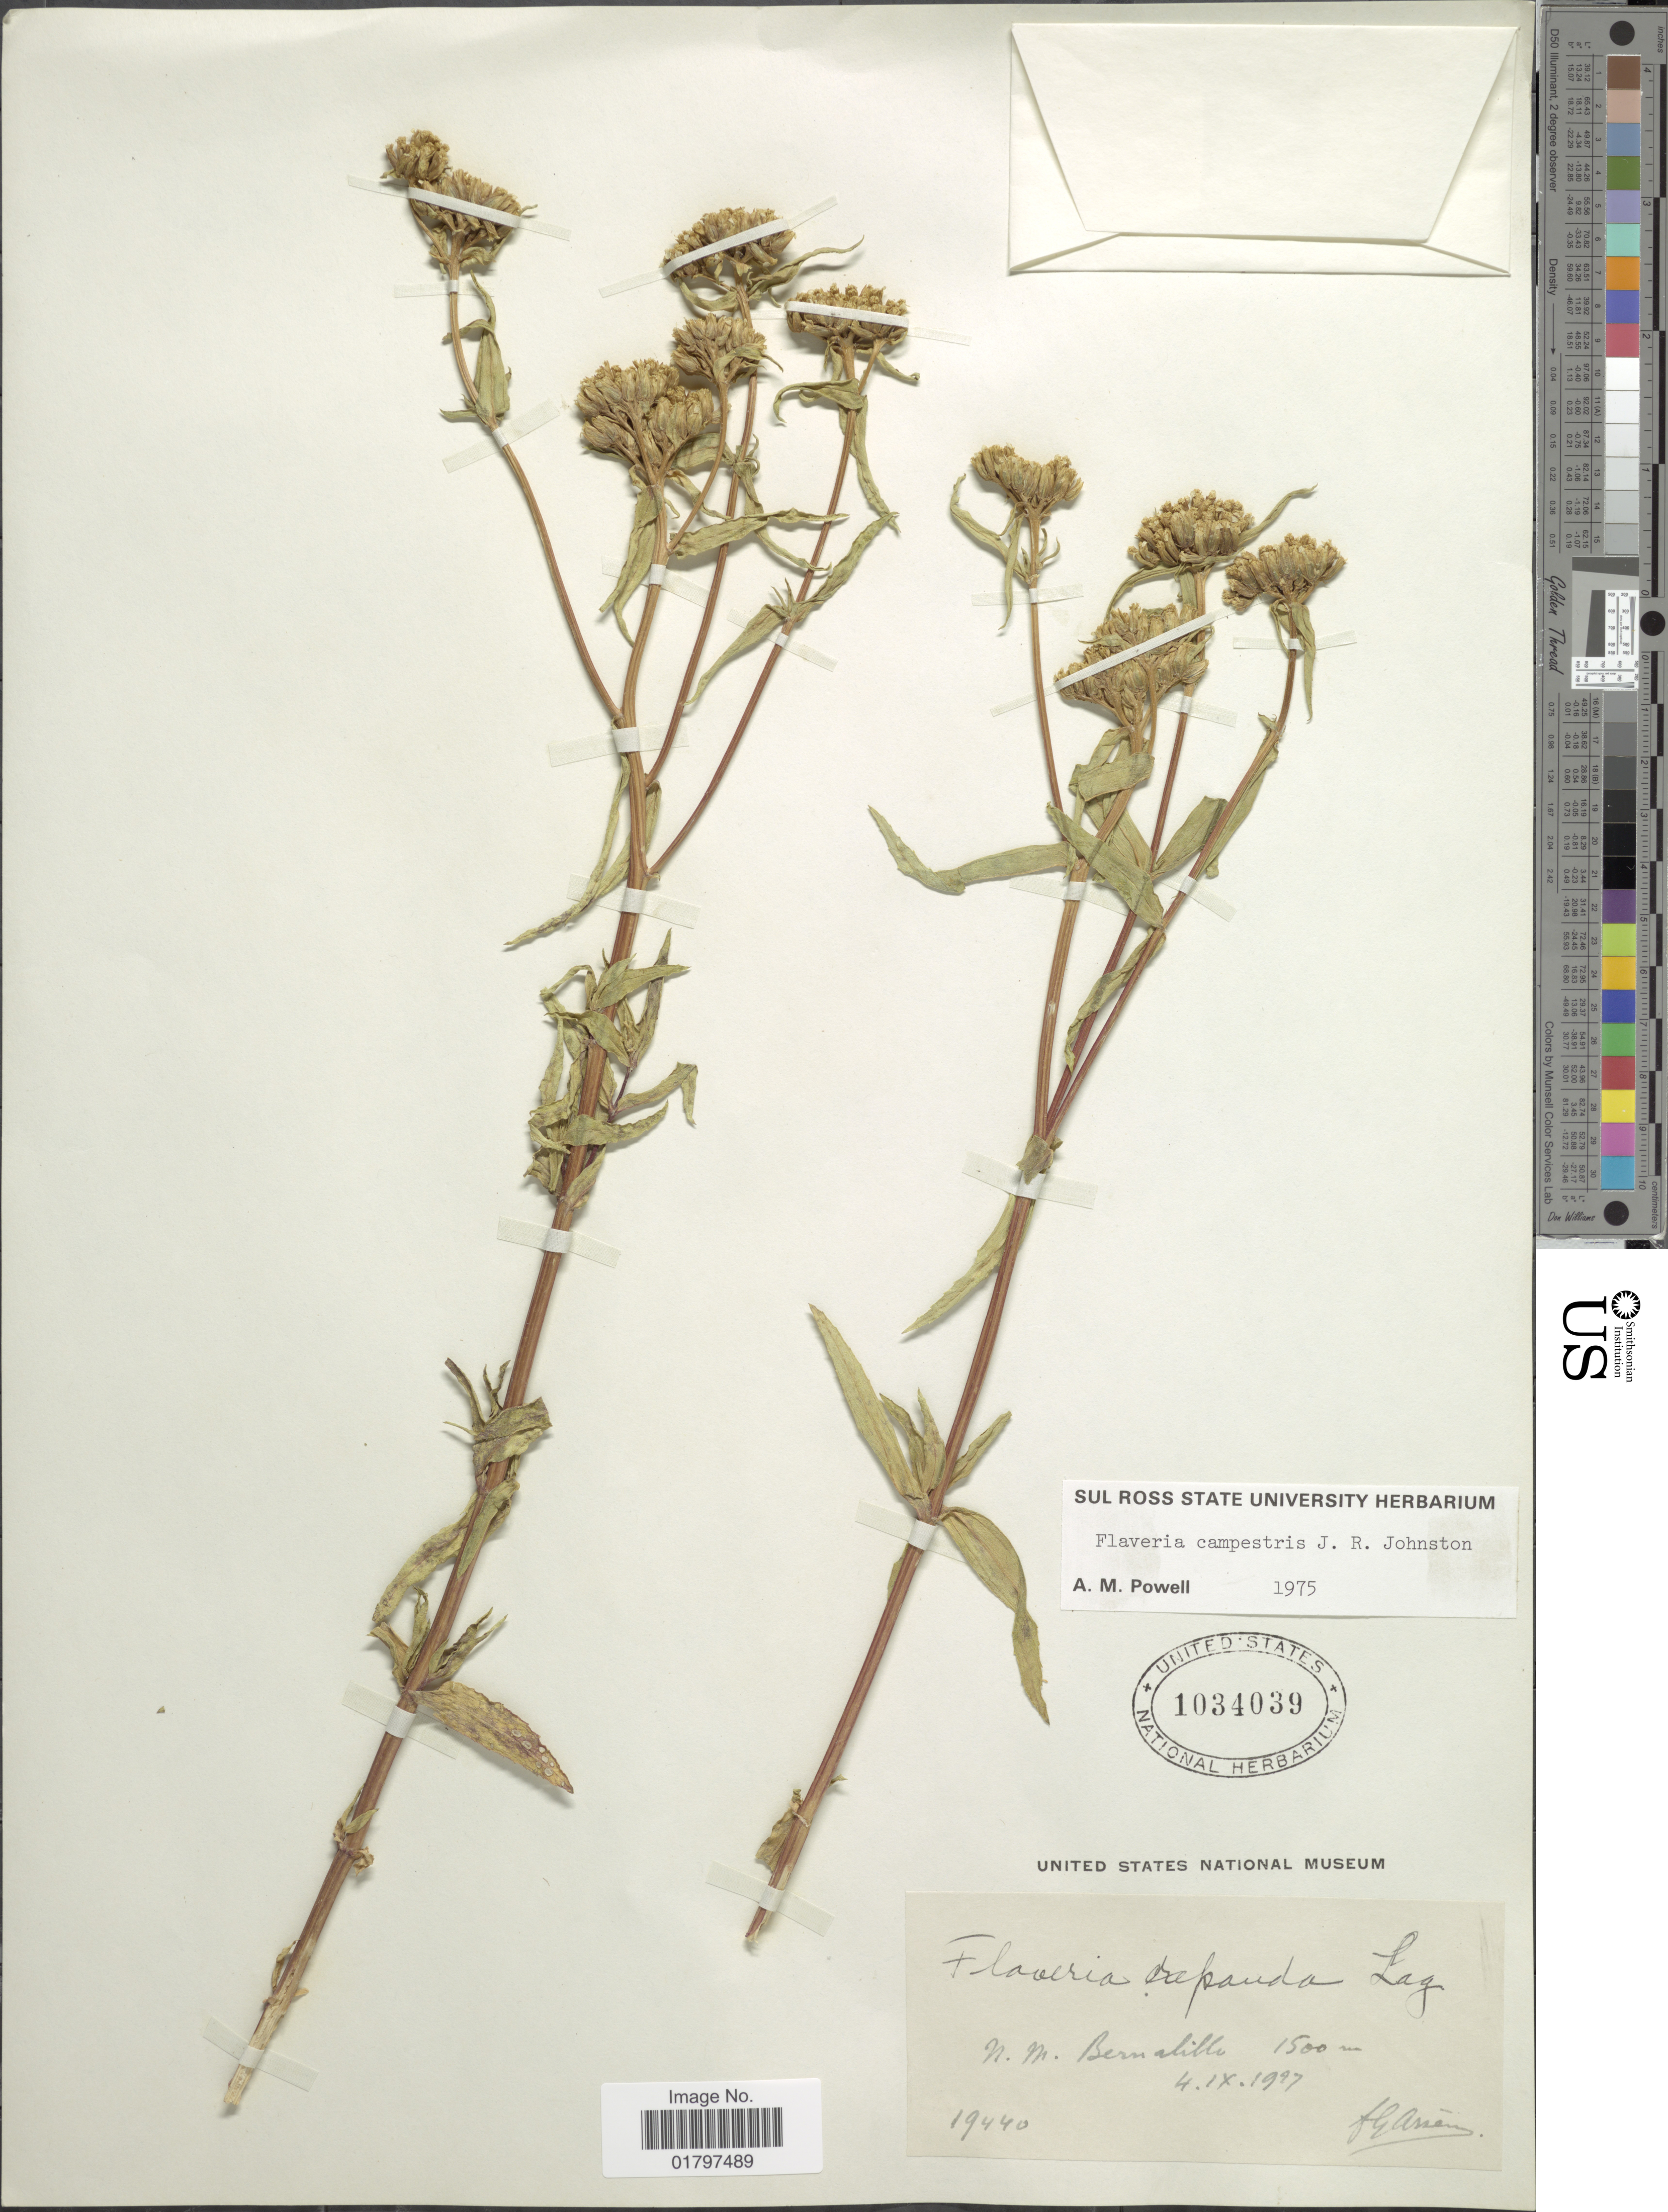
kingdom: Plantae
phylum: Tracheophyta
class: Magnoliopsida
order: Asterales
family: Asteraceae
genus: Flaveria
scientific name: Flaveria campestris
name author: J.R. Johnst.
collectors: Bro. G. Arsène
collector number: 19440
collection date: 1997-09-04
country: United States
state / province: New Mexico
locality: N.M. Bernalillo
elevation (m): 1500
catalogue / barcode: US 1034039